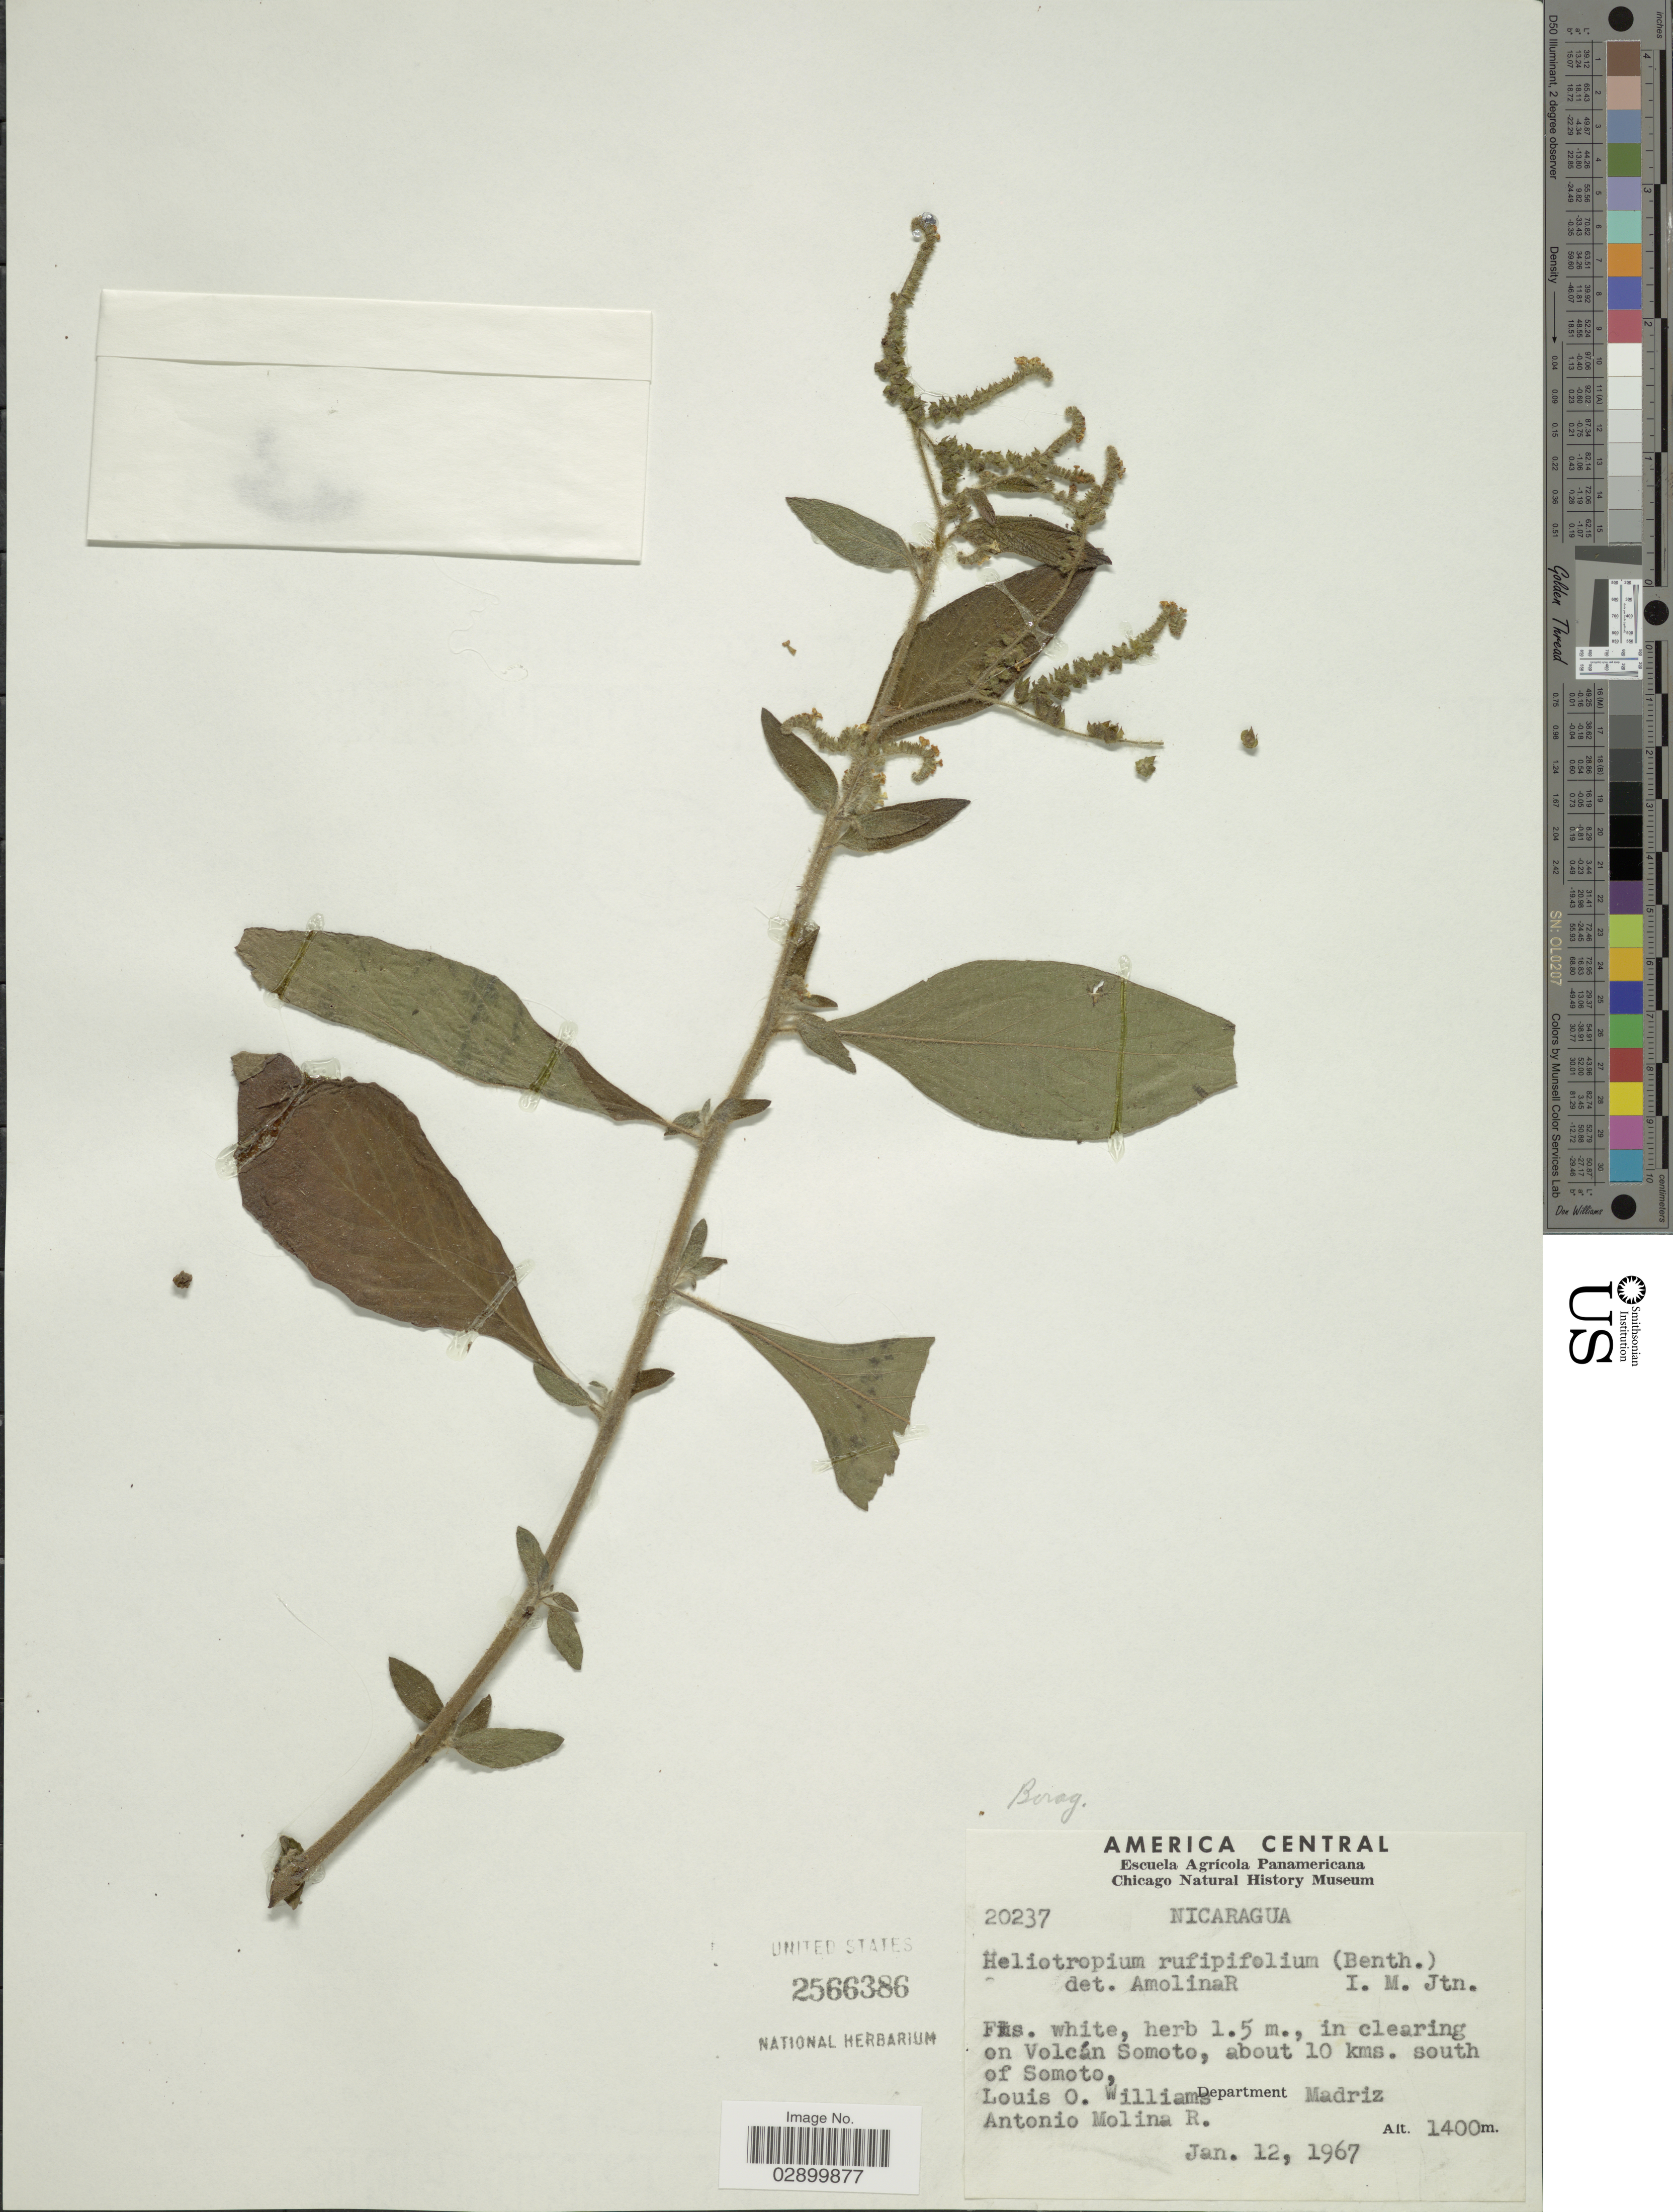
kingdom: Plantae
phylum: Tracheophyta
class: Magnoliopsida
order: Boraginales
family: Heliotropiaceae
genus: Heliotropium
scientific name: Heliotropium rufipilum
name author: (Benth.) I.M. Johnst.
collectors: L. O. Williams & A. Molina R.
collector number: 20237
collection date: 1967-01-12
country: Nicaragua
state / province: Madriz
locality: Volcán Somoto, about 10 kms. south of Somoto, Department Madriz.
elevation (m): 1400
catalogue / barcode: US 2566386